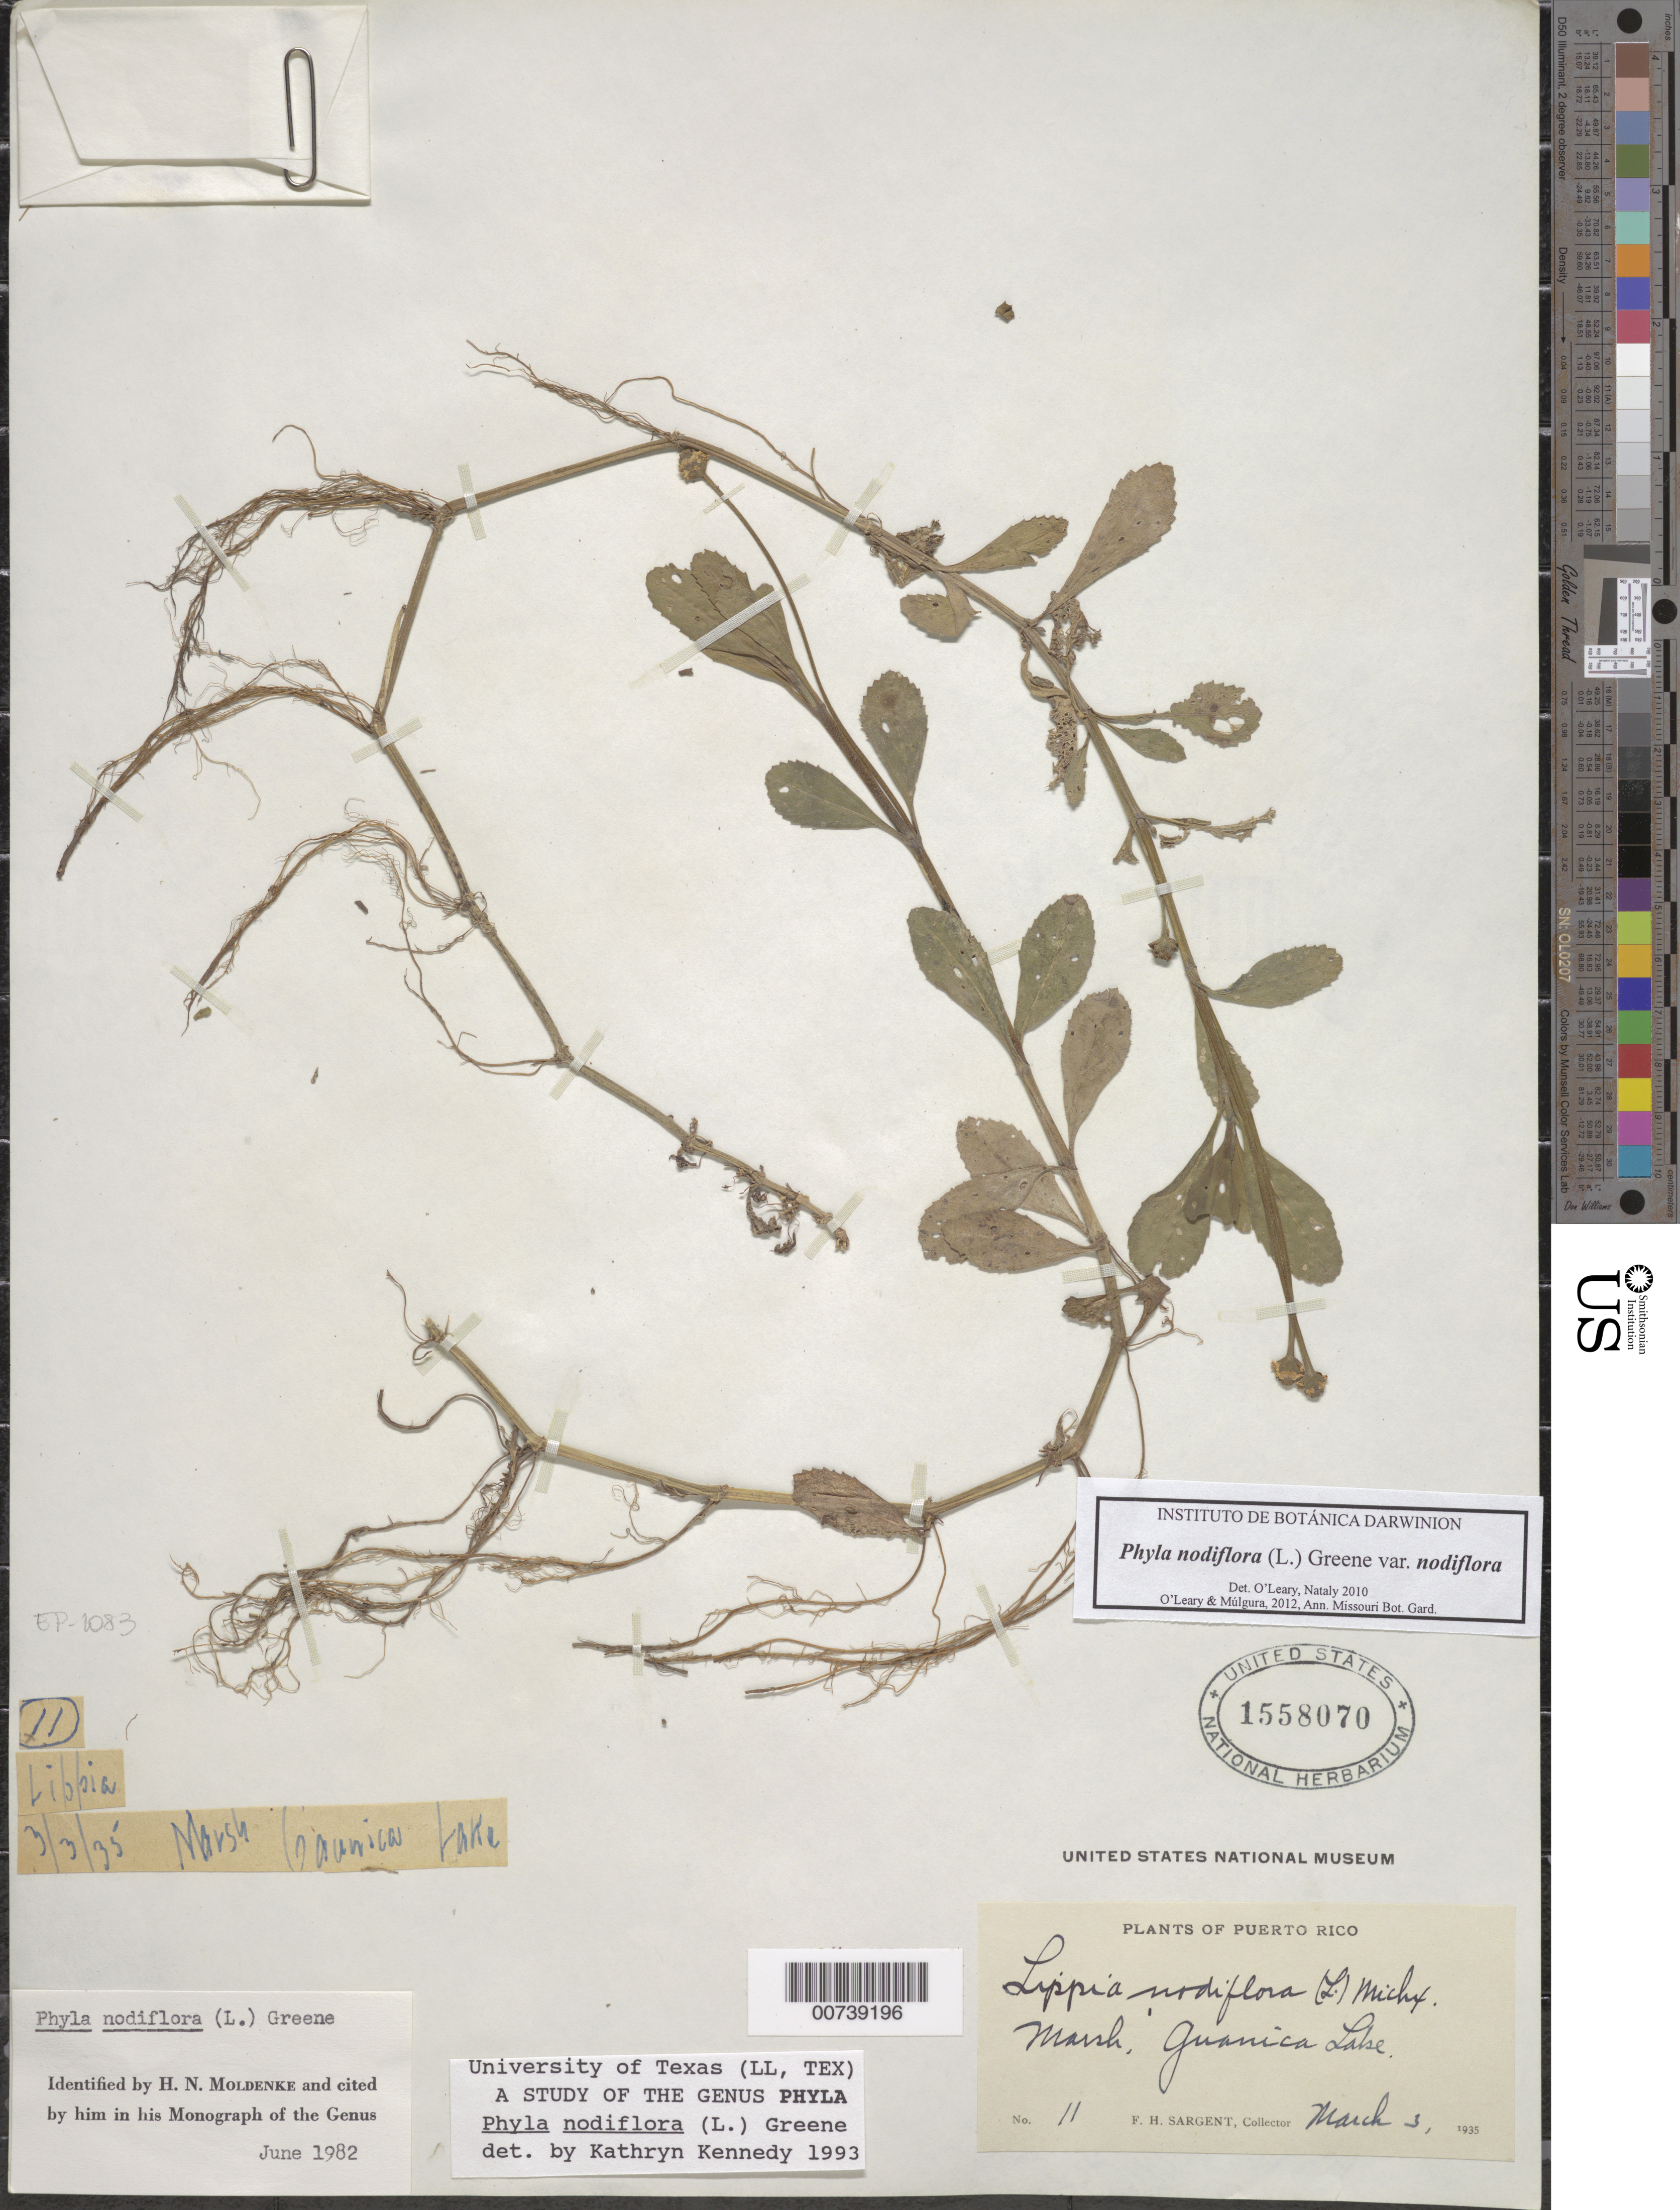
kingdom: Plantae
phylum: Tracheophyta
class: Magnoliopsida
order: Lamiales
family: Verbenaceae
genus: Phyla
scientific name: Phyla nodiflora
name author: (L.) Greene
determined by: Kennedy, K.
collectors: F. H. Sargent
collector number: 11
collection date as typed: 03 Mar 1935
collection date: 1935-03-03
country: Puerto Rico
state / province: Guánica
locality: Guanica Lake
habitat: Marsh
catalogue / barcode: US 1558070